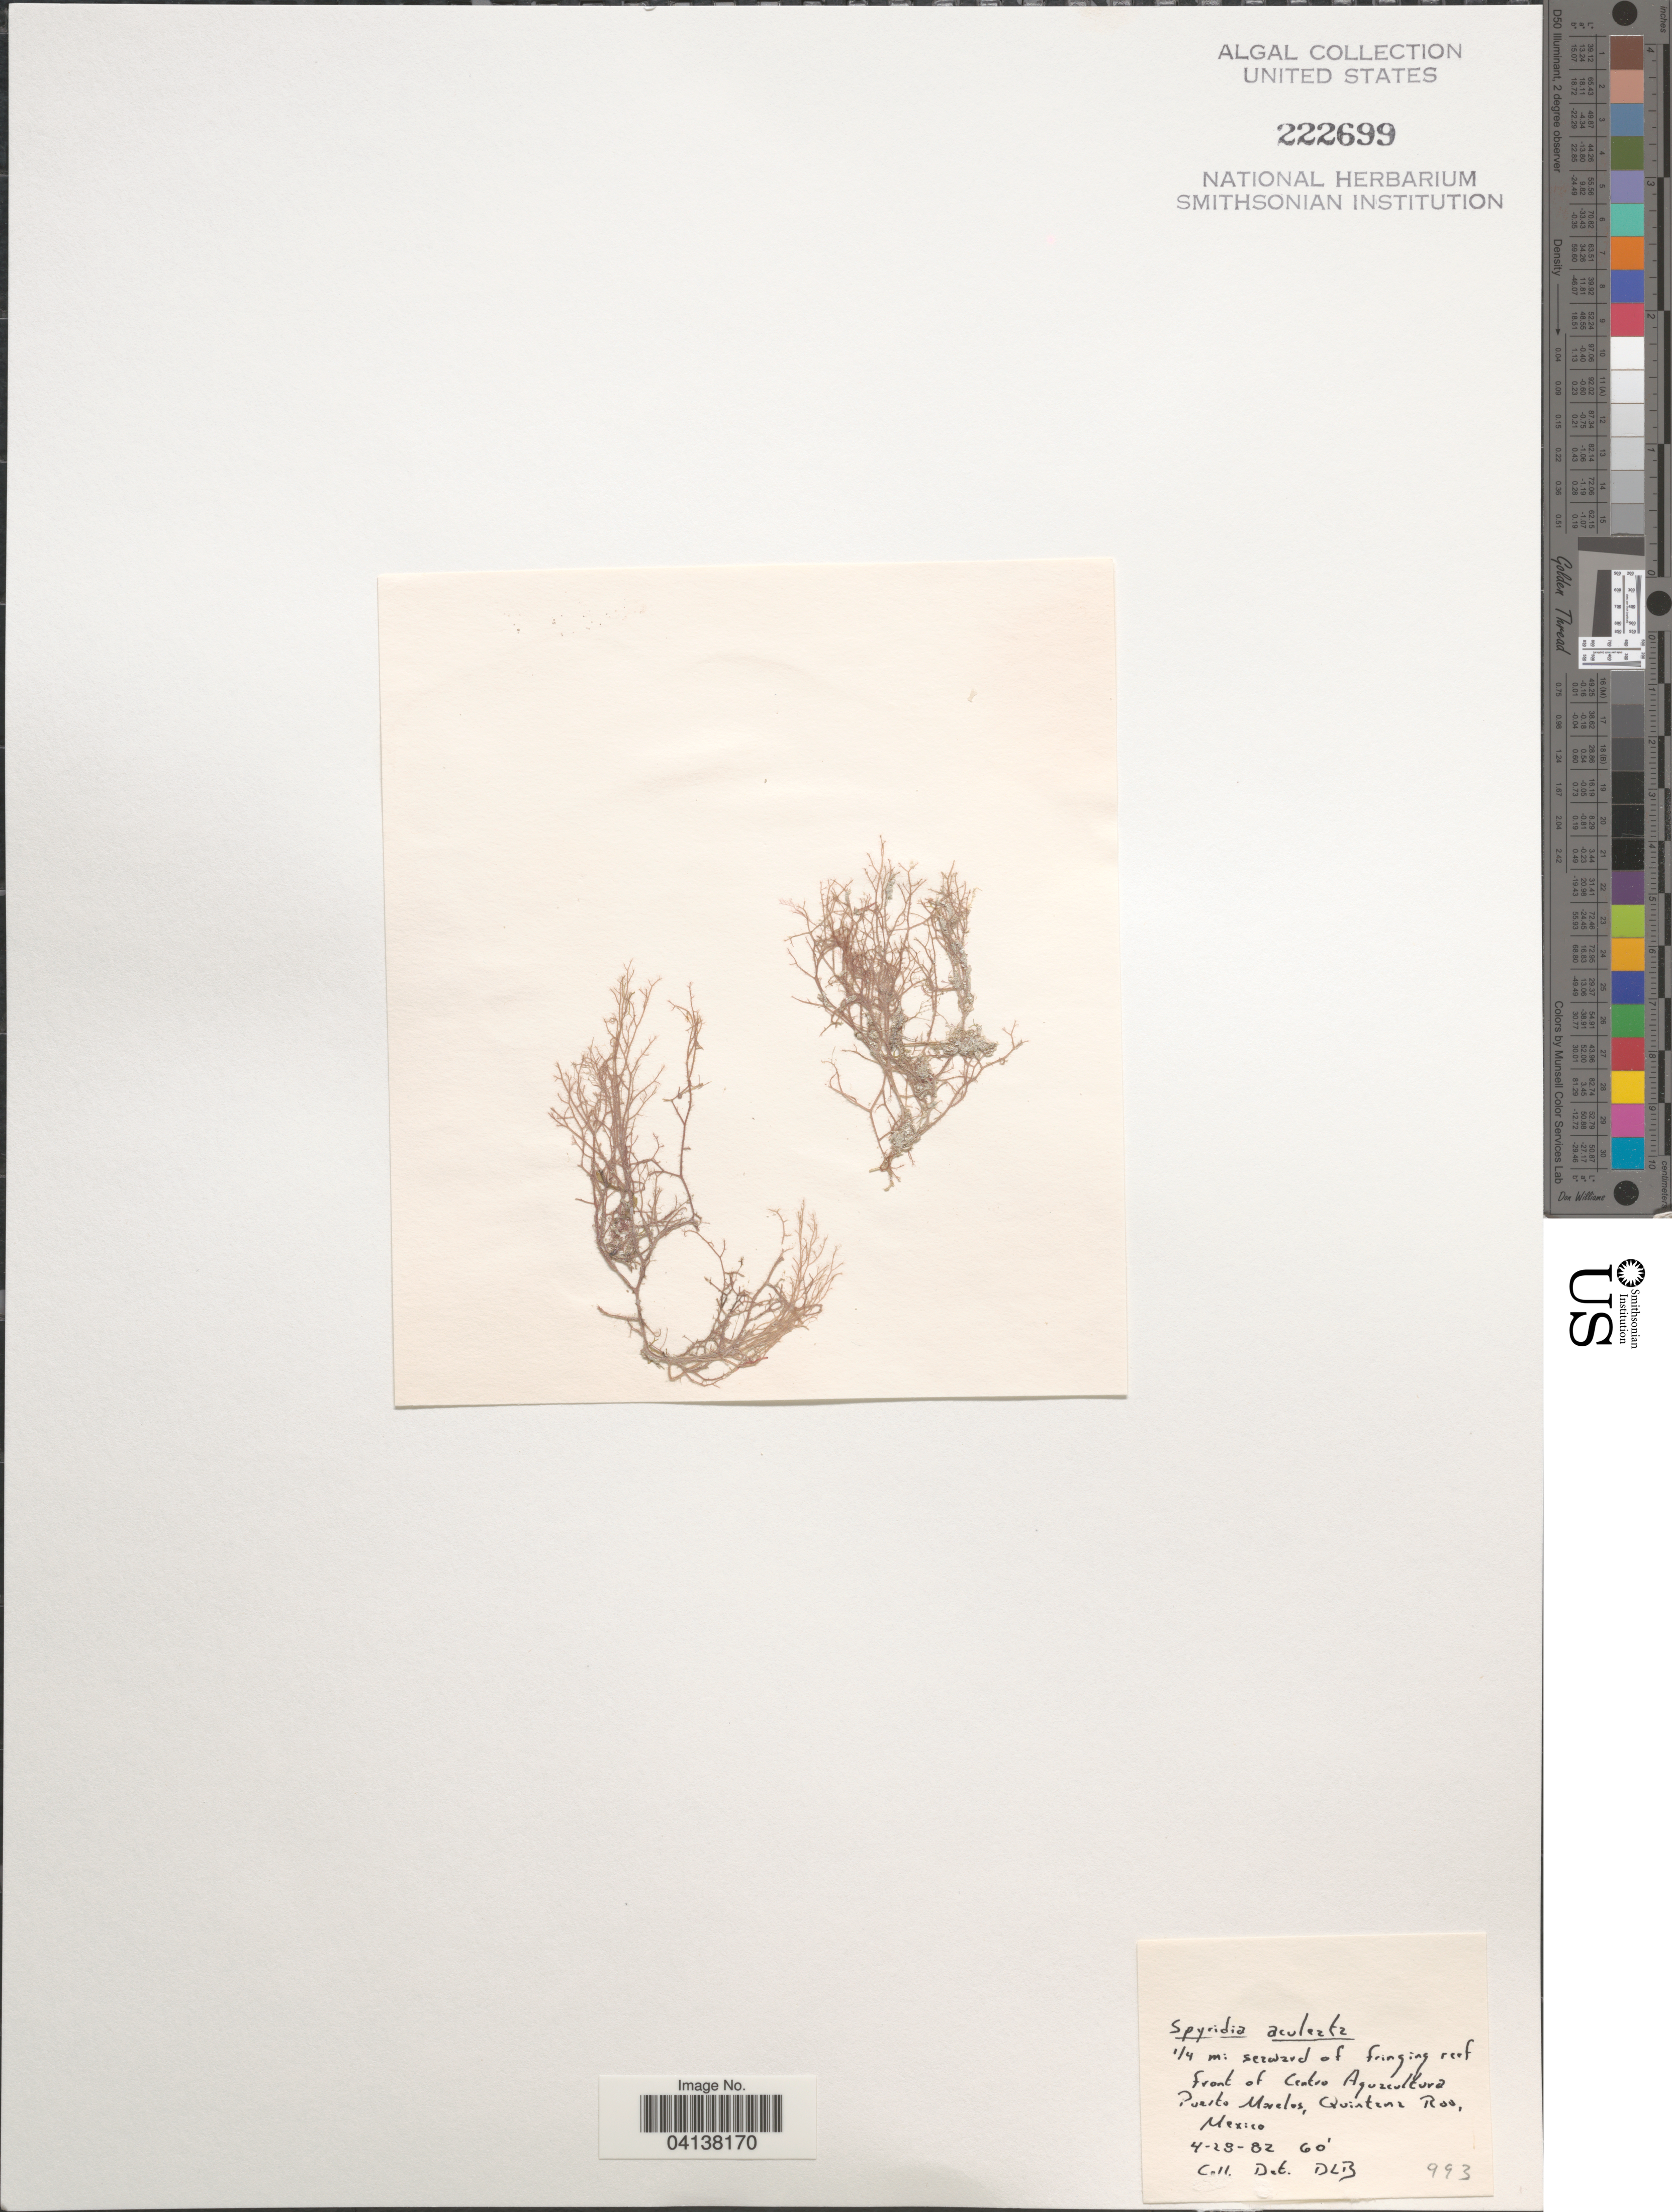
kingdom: Plantae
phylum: Rhodophyta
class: Florideophyceae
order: Ceramiales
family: Spyridiaceae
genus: Spyridia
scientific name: Spyridia aculeata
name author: (C. Agardh ex Decne.) Kütz.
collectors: D. L. B.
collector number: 993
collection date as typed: Transcribed d/m/y: 28/4/82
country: Mexico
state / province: Quintana Roo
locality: ¼ mi seaward of fringing reef front of Centro Aquacultura. Puerto Morelos.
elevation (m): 18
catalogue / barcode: US 222699